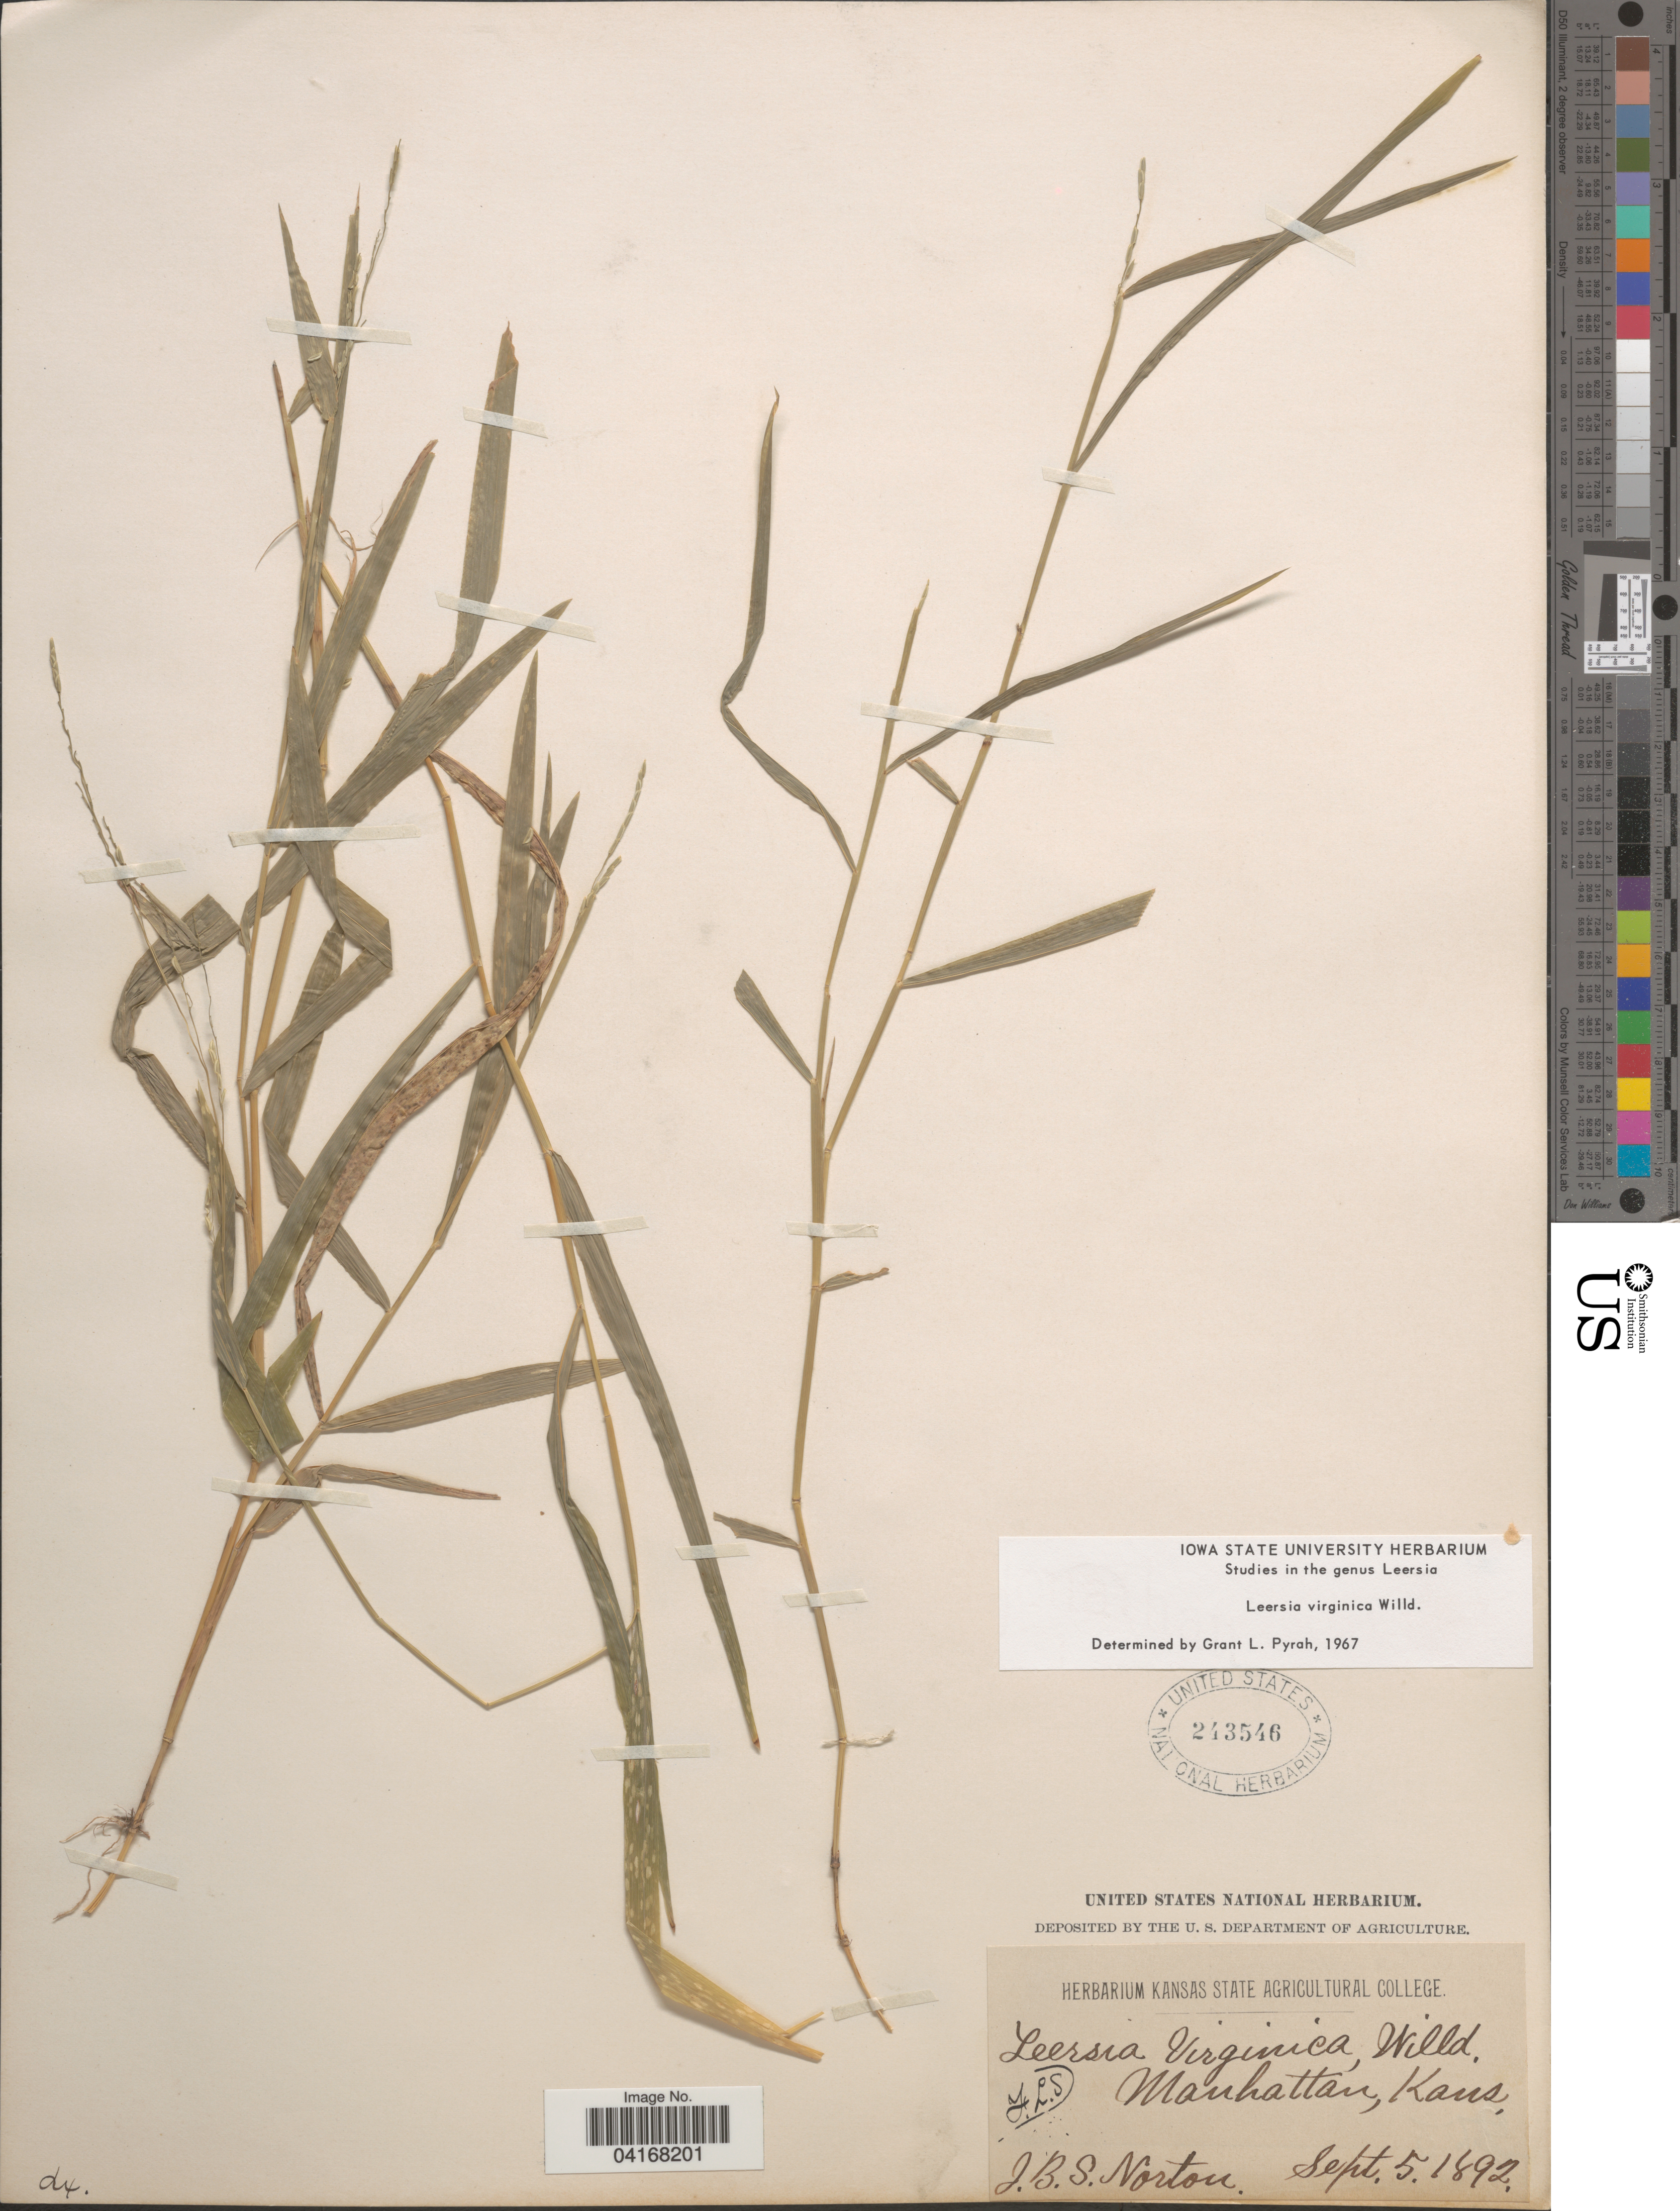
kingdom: Plantae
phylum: Tracheophyta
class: Liliopsida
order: Poales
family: Poaceae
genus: Leersia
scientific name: Leersia virginica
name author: Willd.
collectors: J. B. S. Norton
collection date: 1892-09-05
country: United States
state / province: Kansas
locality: Manhattan.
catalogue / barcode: US 243546